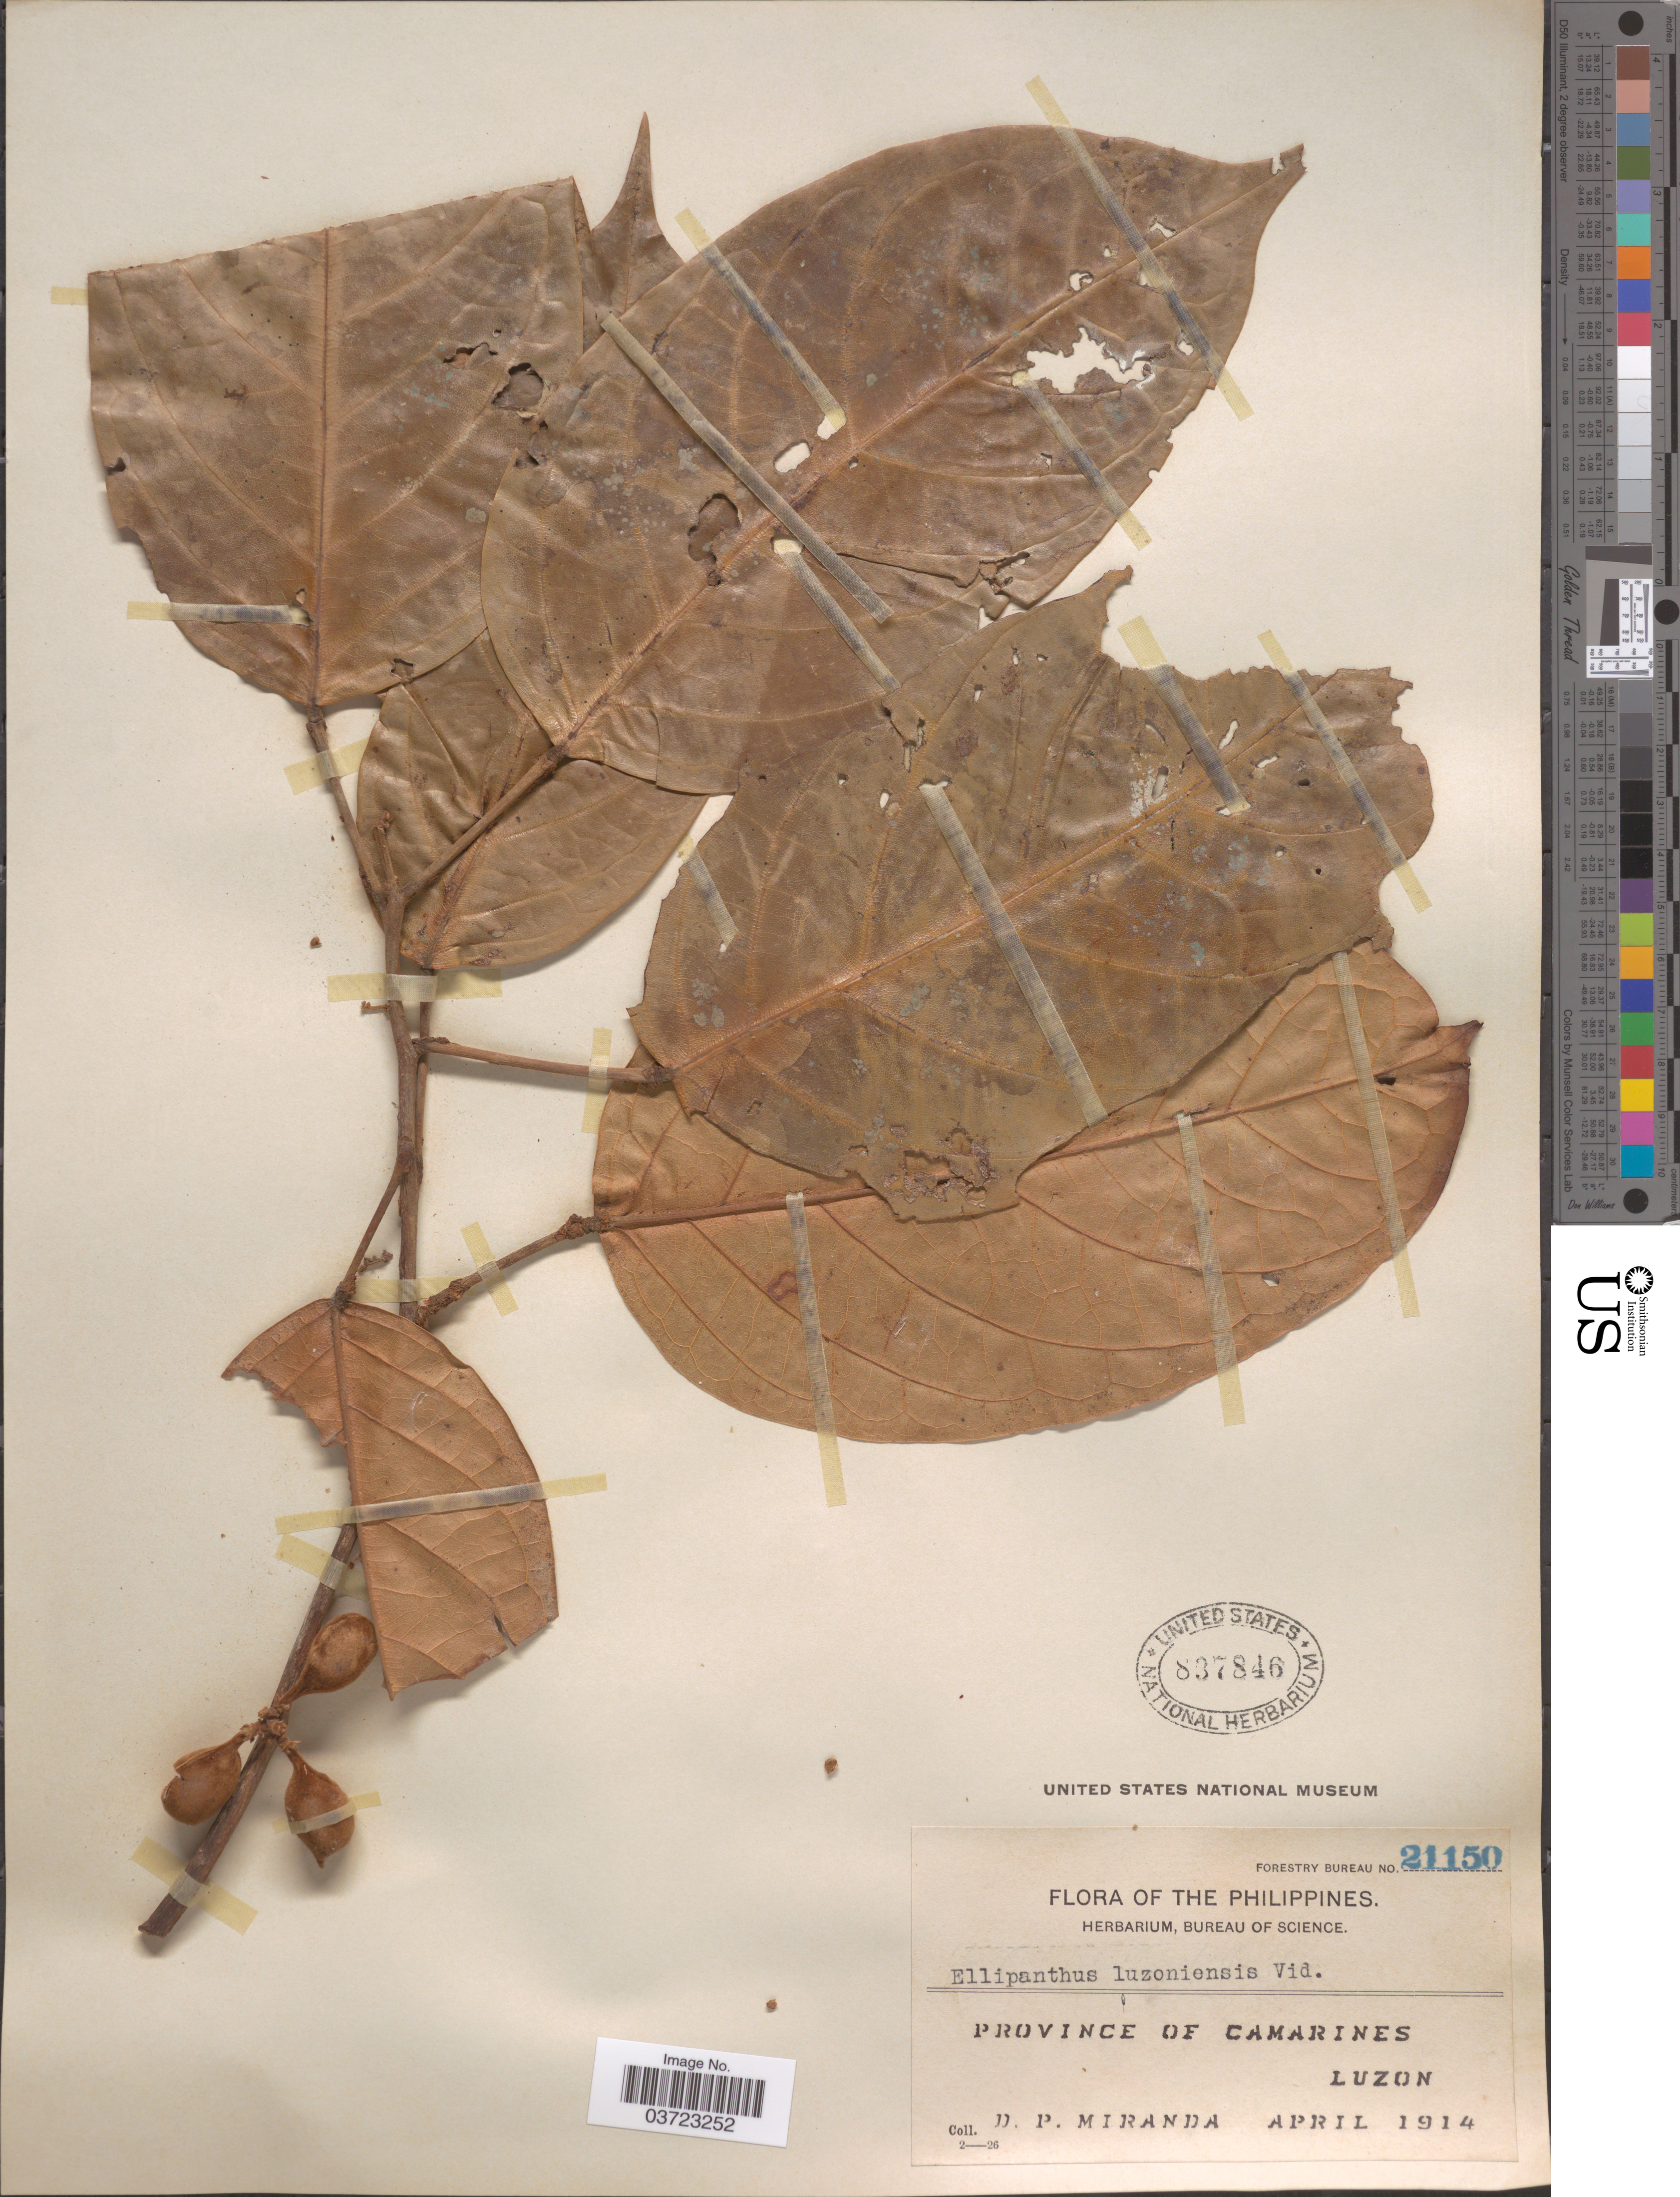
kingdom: Plantae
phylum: Tracheophyta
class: Magnoliopsida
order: Oxalidales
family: Connaraceae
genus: Ellipanthus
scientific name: Ellipanthus luzoniensis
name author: S. Vidal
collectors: D. P. Miranda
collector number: Forestry Bureau 21150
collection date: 1914-04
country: Philippines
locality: Province of Camarines, Luzon.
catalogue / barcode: US 837846